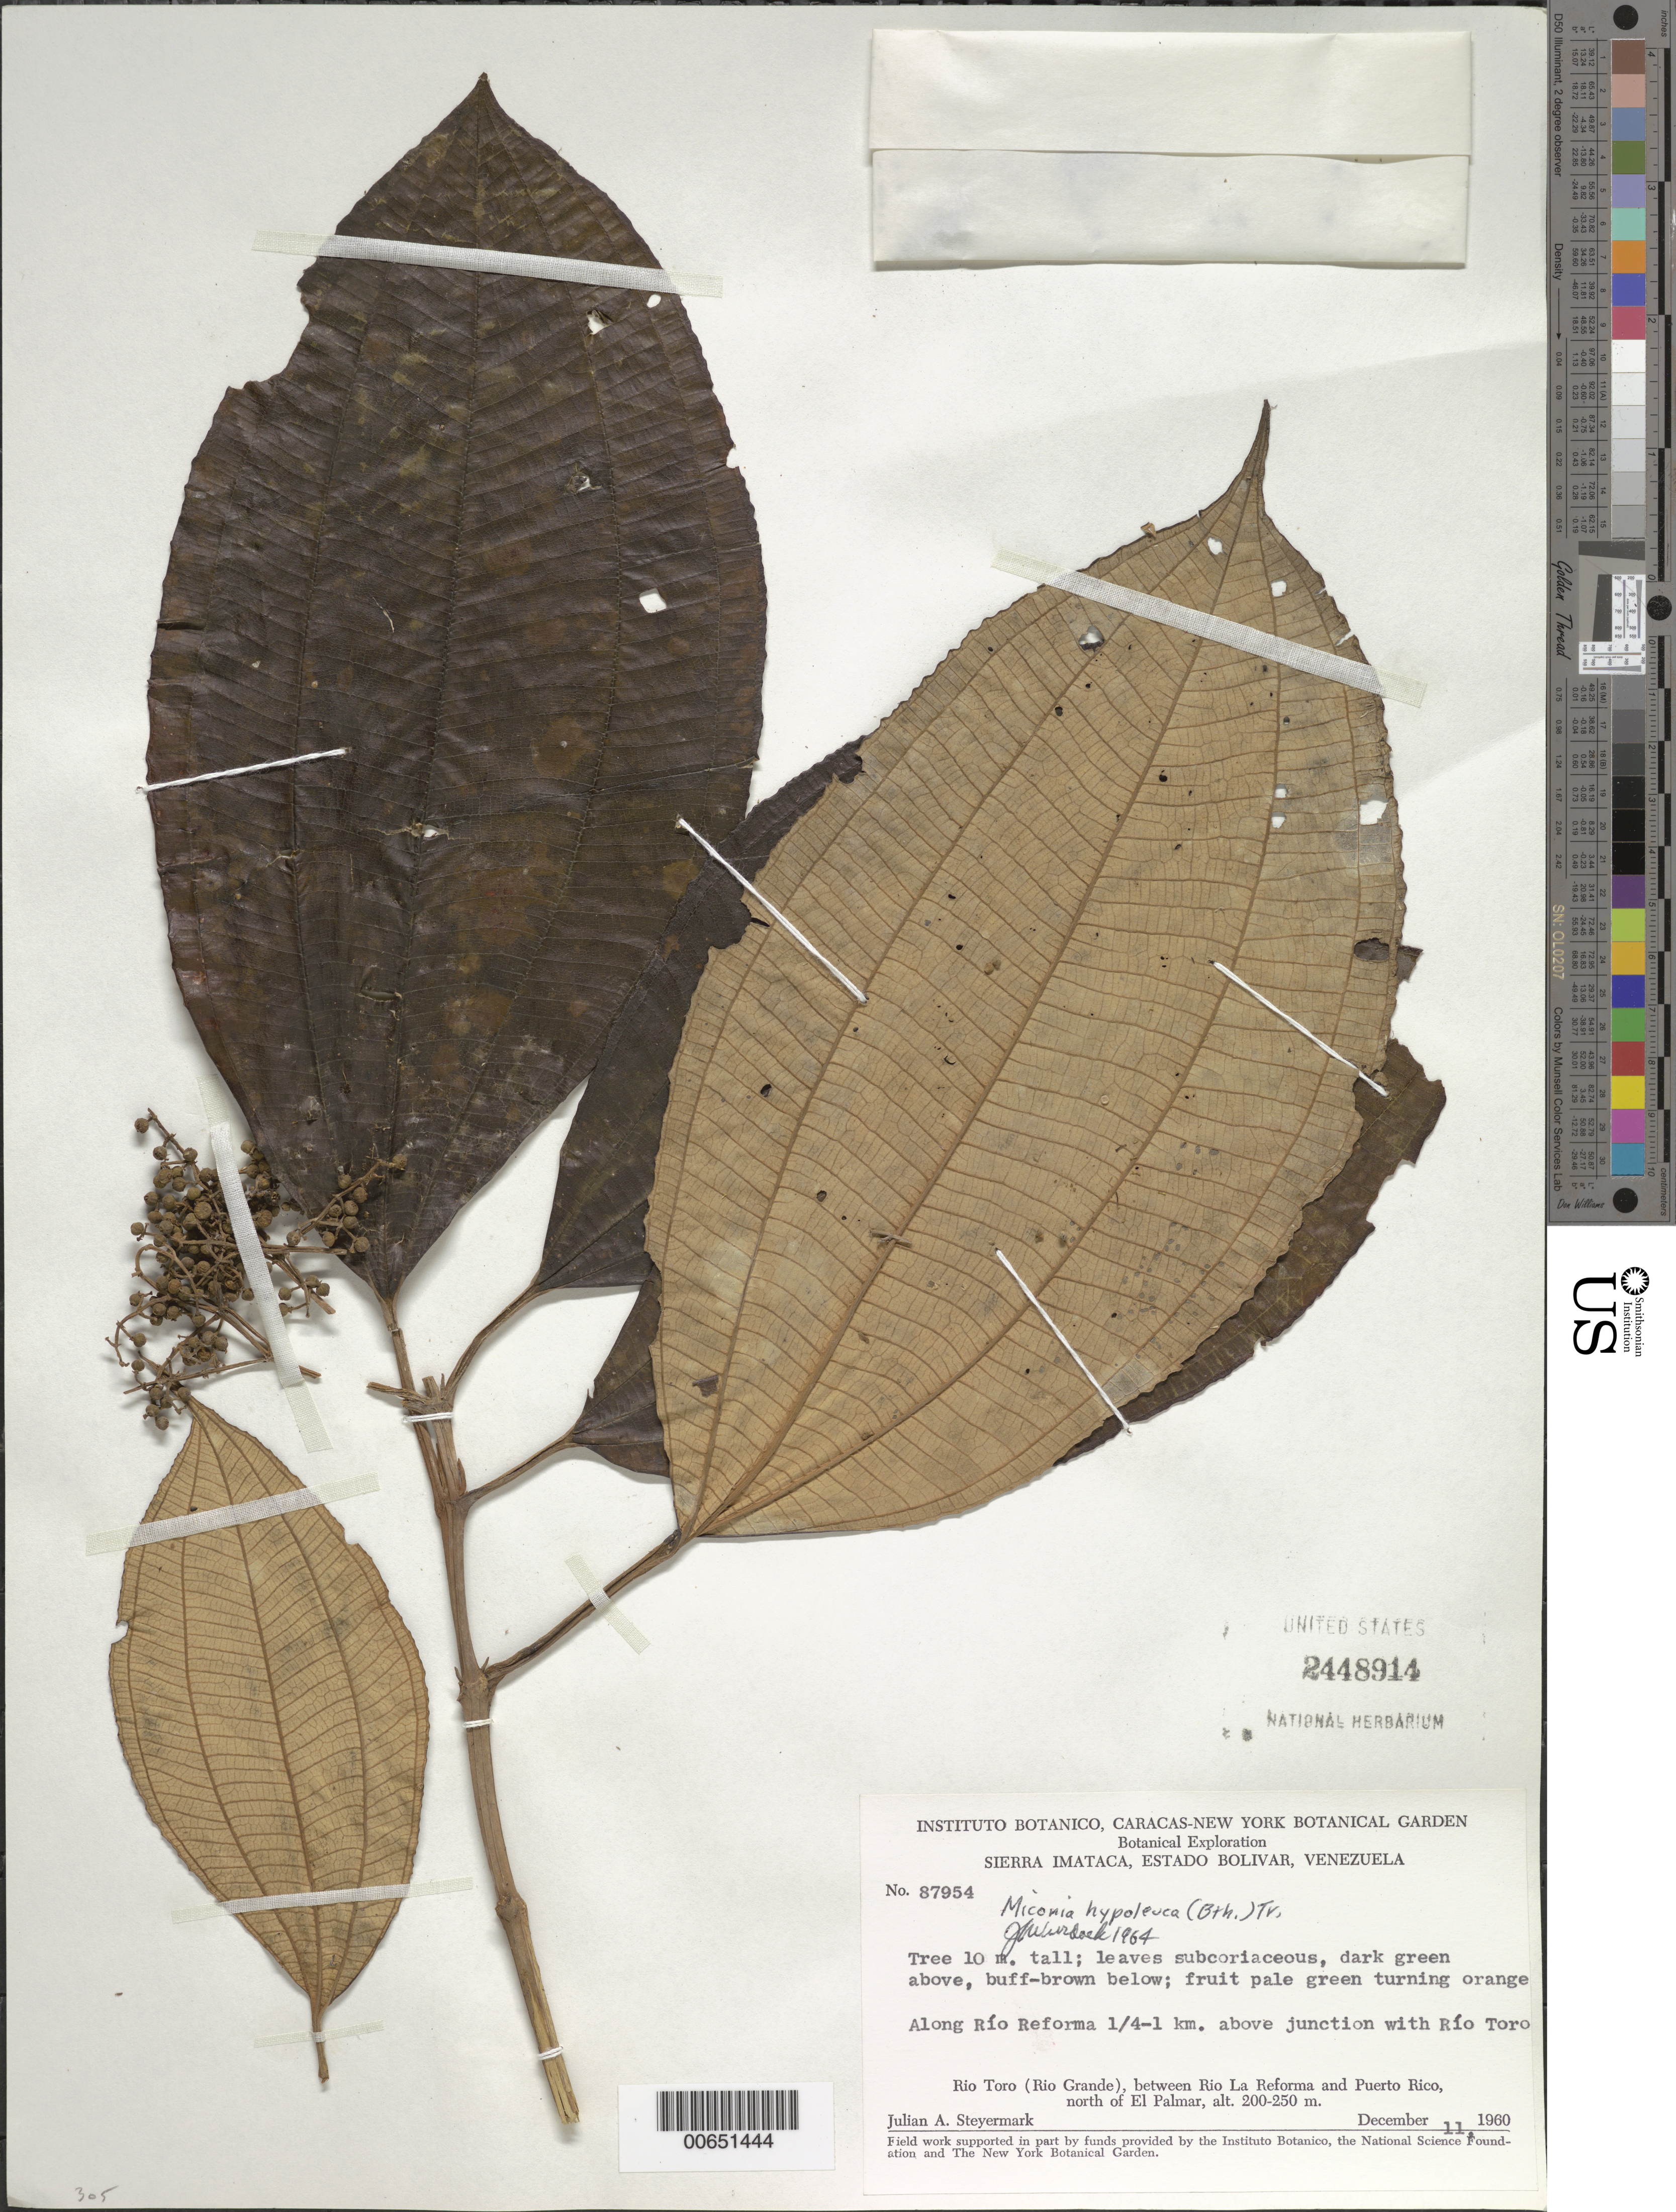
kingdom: Plantae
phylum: Tracheophyta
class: Magnoliopsida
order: Myrtales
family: Melastomataceae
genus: Miconia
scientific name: Miconia hypoleuca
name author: (Benth.) Triana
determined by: Wurdack, John J., (US), US (UNITED STATES)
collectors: J. Steyermark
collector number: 87954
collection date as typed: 11-Dec-60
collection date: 1960-12-11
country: Venezuela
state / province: Bolívar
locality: Río Reforma, 0.25-1 km above junction with Río Toro (Río Grande), between Río La Reforma and Puerto Rico, N of El Palmar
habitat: Along river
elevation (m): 200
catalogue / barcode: US 2448914